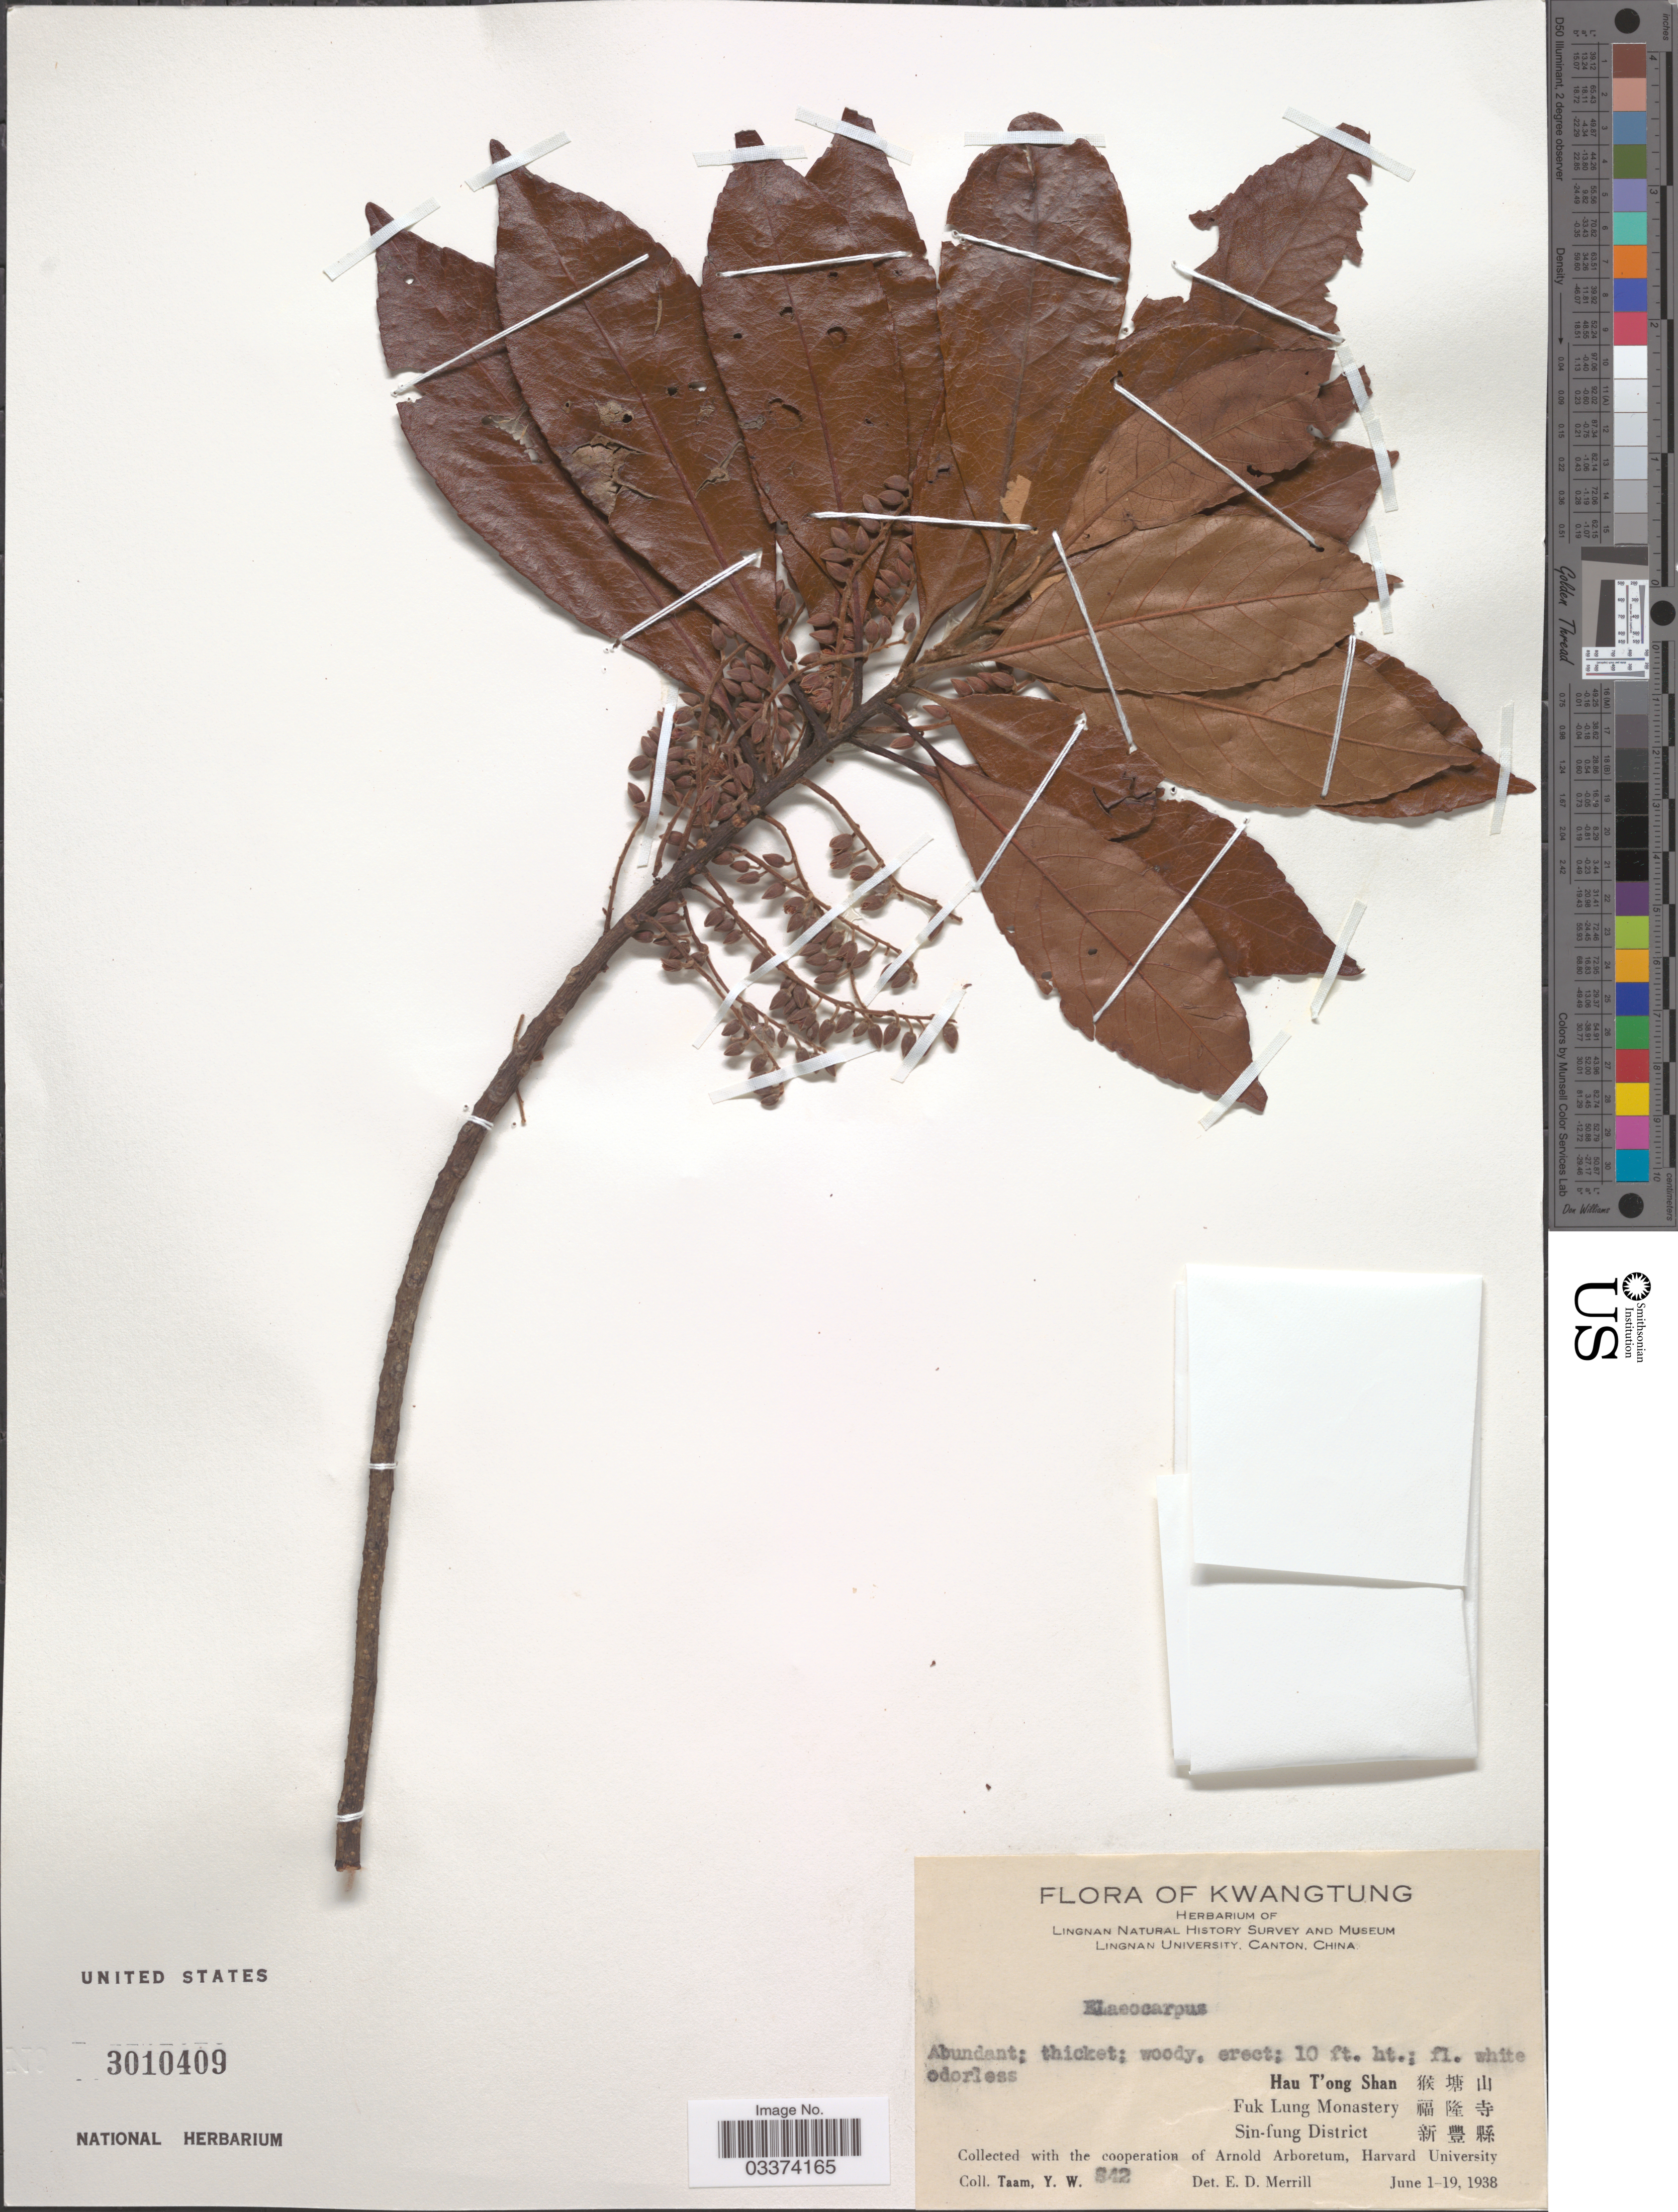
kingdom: Plantae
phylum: Tracheophyta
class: Magnoliopsida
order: Oxalidales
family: Elaeocarpaceae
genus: Elaeocarpus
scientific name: Elaeocarpus sp.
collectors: Y. W. Taam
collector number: S42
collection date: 1938-06-01/1938-06-19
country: China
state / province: Guangdong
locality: Kwatung.Hau T'ong Shan Fuk Lung Monastery Sin-fung District .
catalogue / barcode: US 3010409